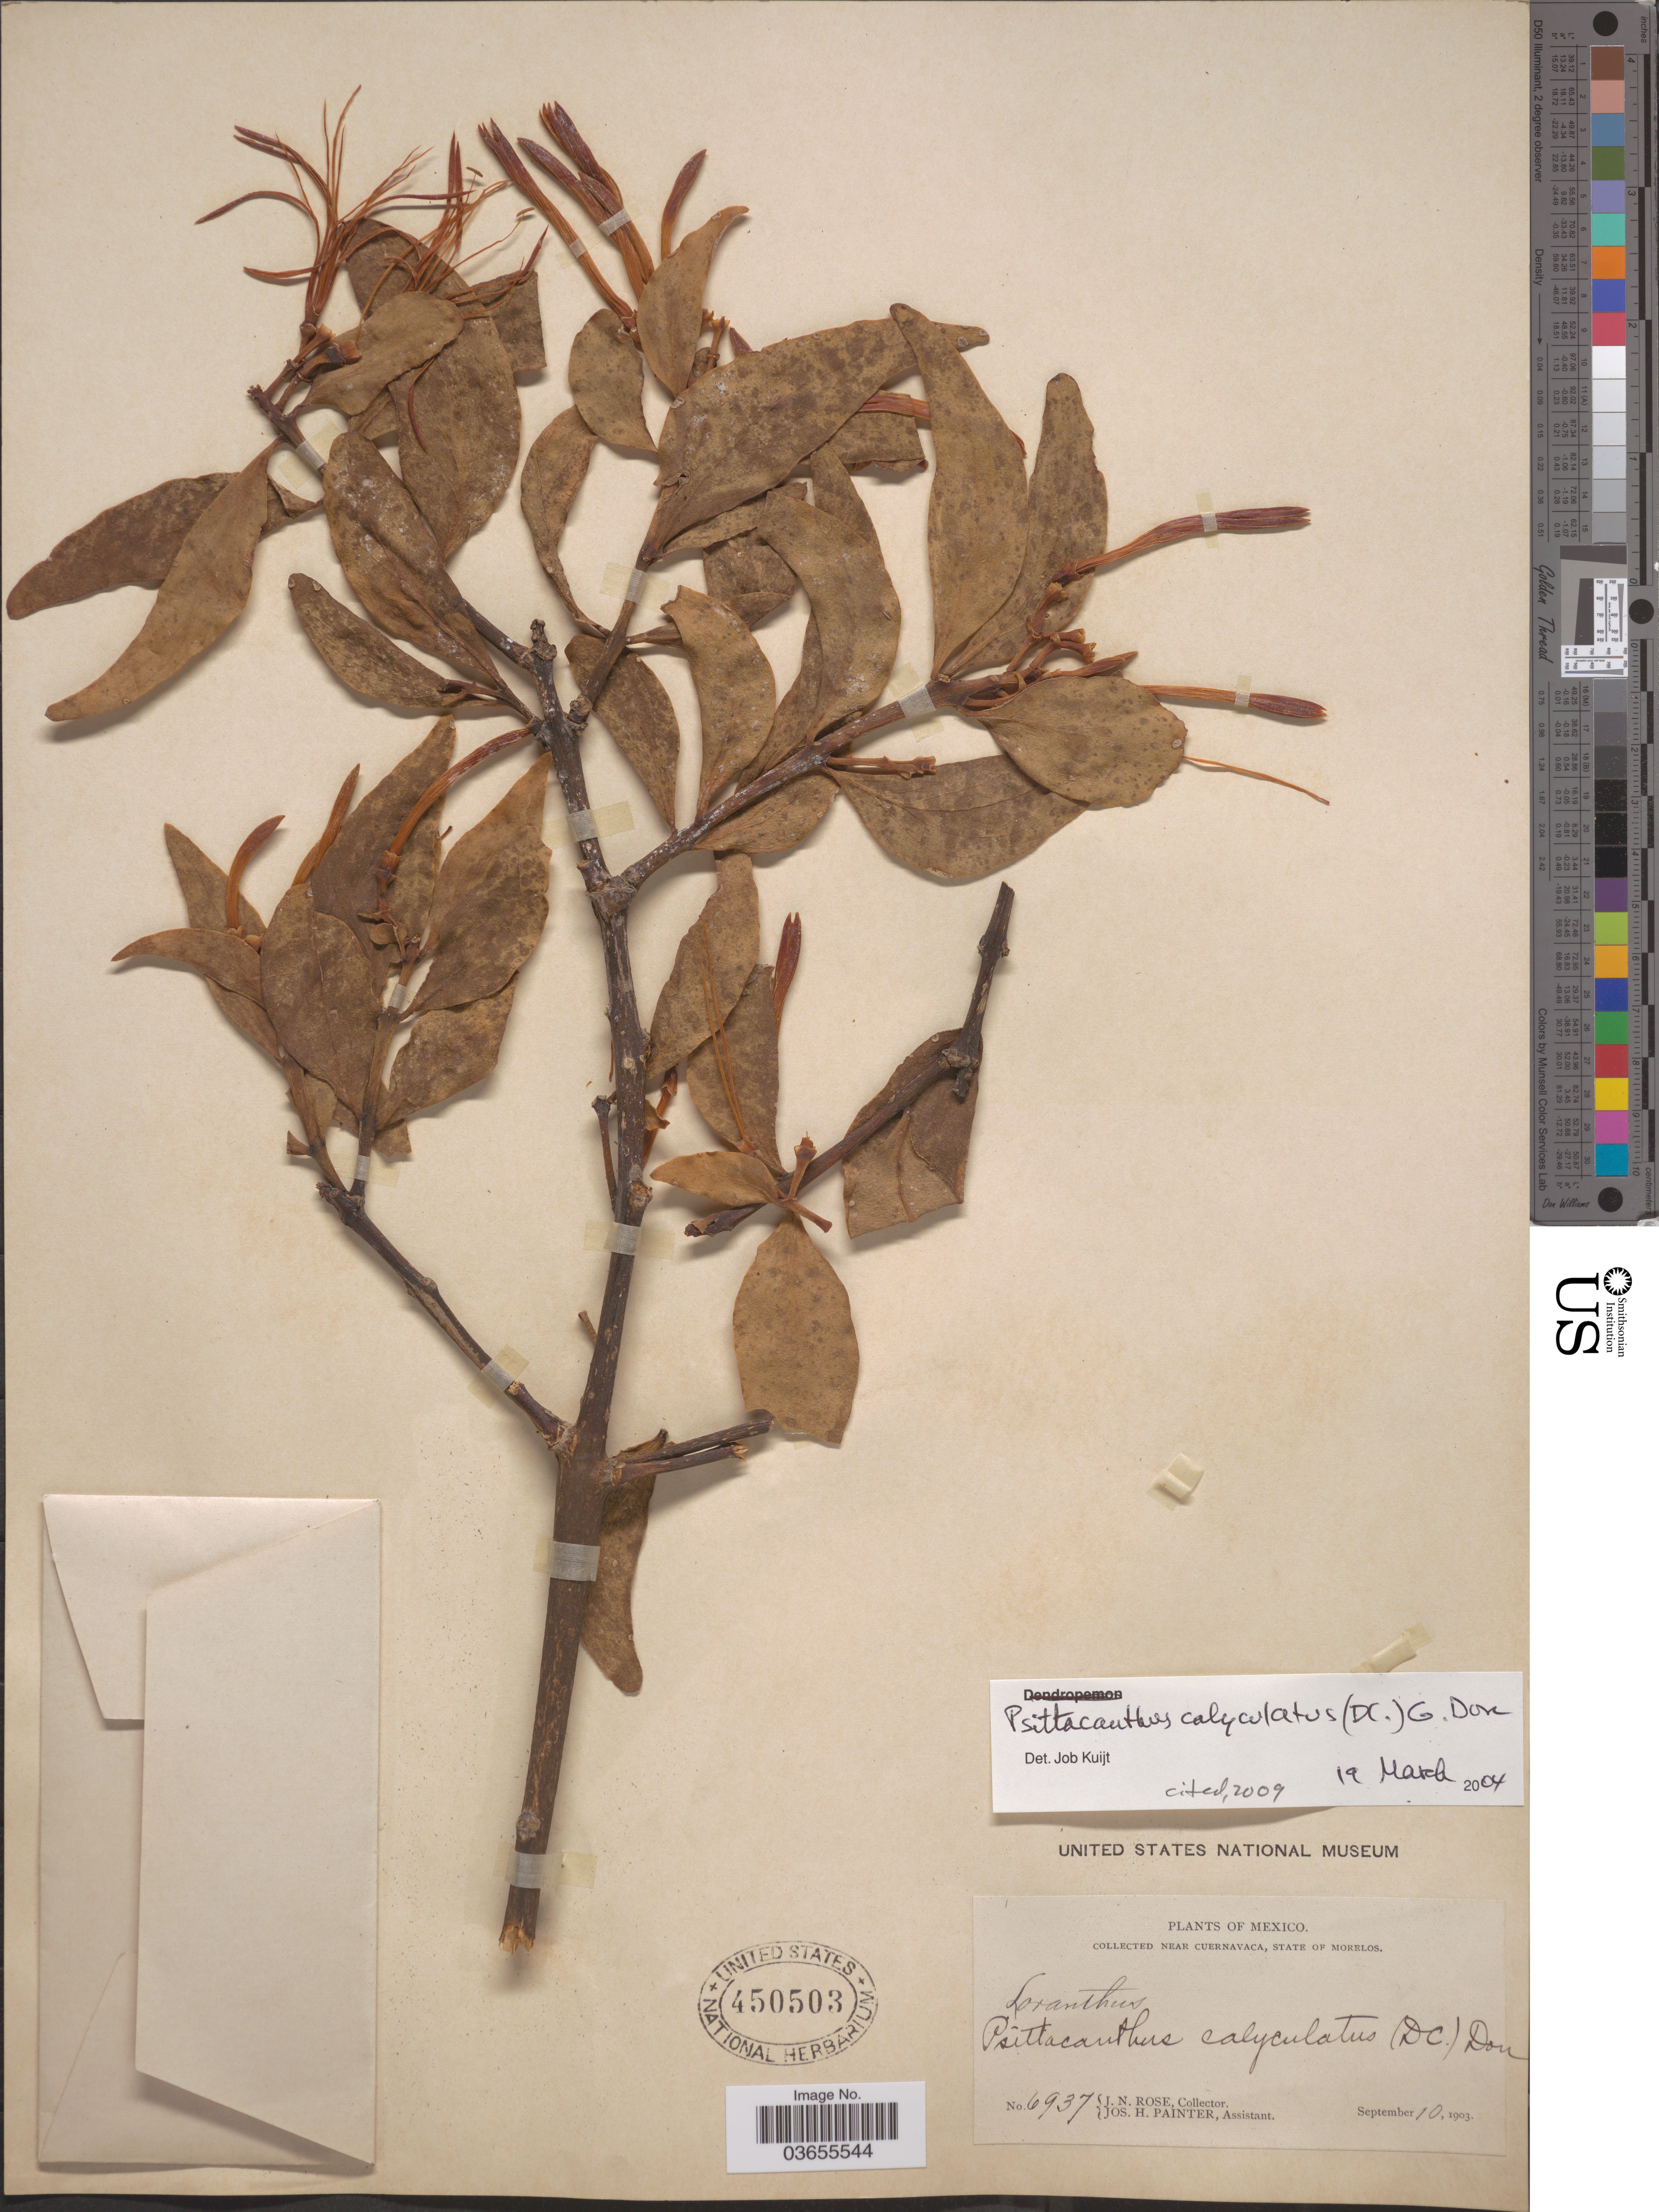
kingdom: Plantae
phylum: Tracheophyta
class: Magnoliopsida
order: Santalales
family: Loranthaceae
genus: Psittacanthus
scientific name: Psittacanthus calyculatus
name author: (DC.) G. Don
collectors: J. N. Rose & J. H. Painter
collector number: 6937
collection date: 1903-09-10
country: Mexico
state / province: Morelos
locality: Near Cuernavaca.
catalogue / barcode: US 450503